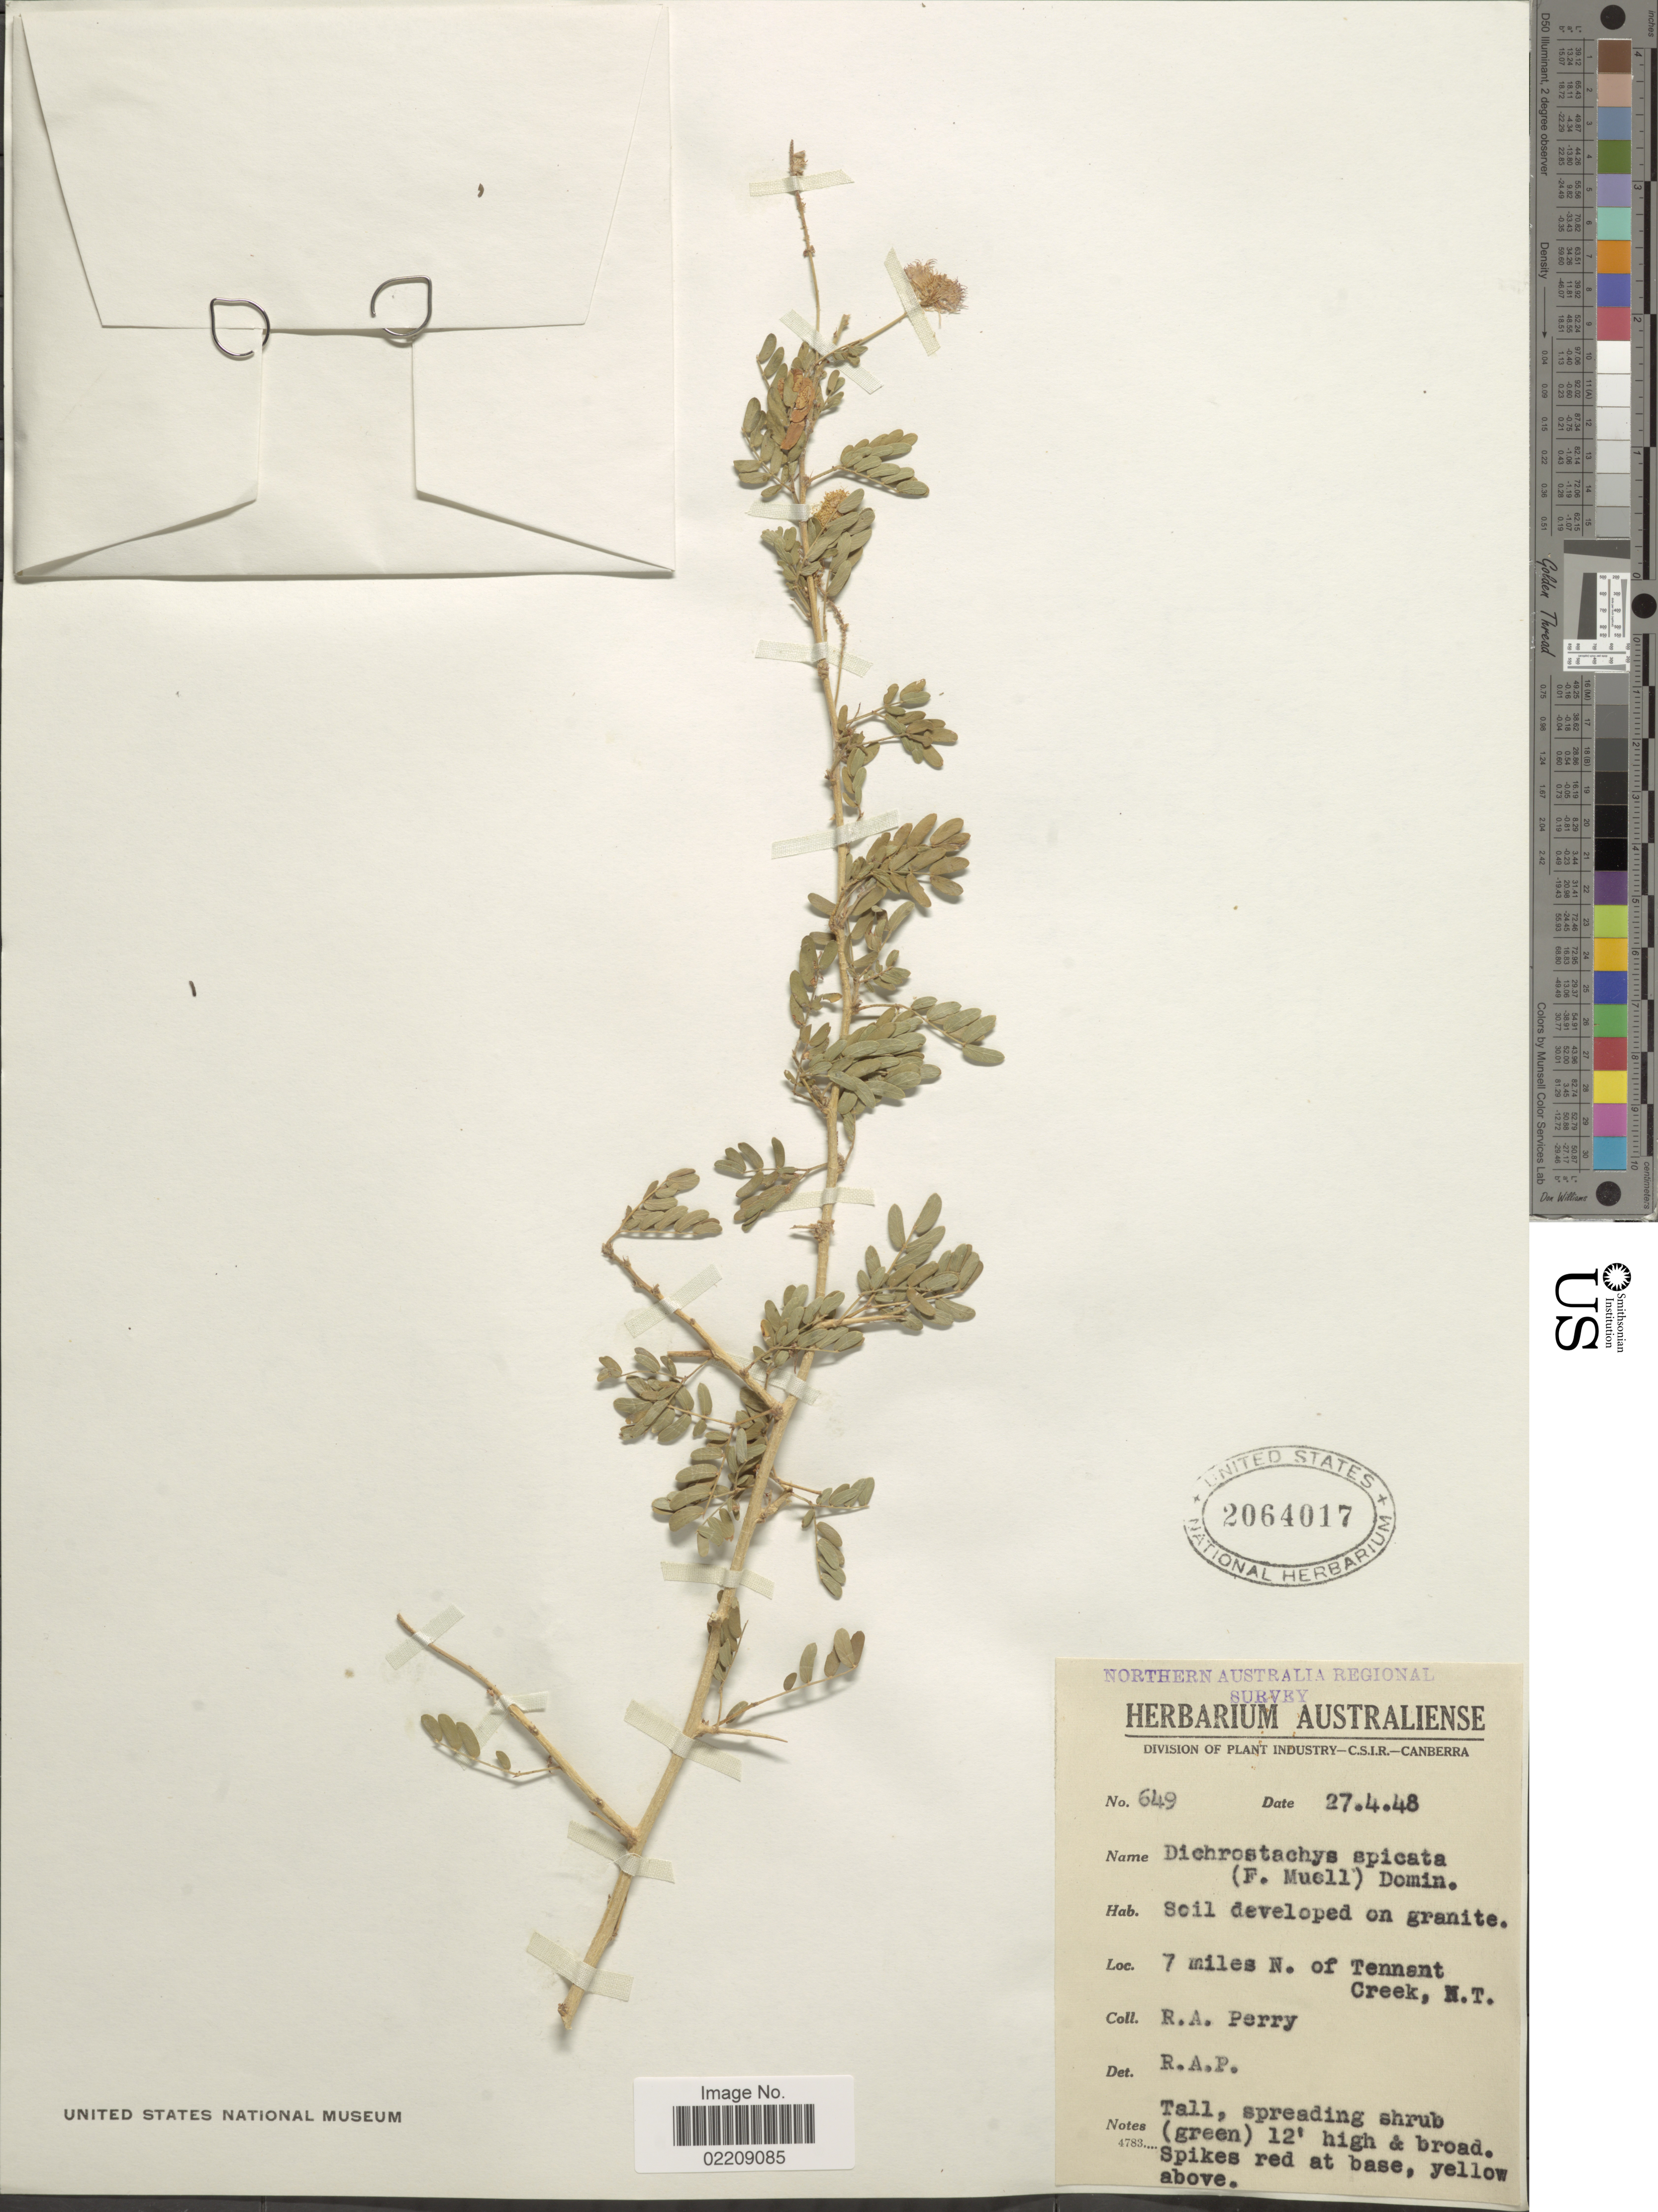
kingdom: Plantae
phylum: Tracheophyta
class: Magnoliopsida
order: Fabales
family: Fabaceae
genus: Dichrostachys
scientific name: Dichrostachys spicata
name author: Domin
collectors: Perry, R. A.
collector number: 649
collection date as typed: Transcribed d/m/y: 27/4/48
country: Australia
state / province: Northern Territory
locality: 7 miles N. of Tennant Creek, N.T.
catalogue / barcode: US 2064017